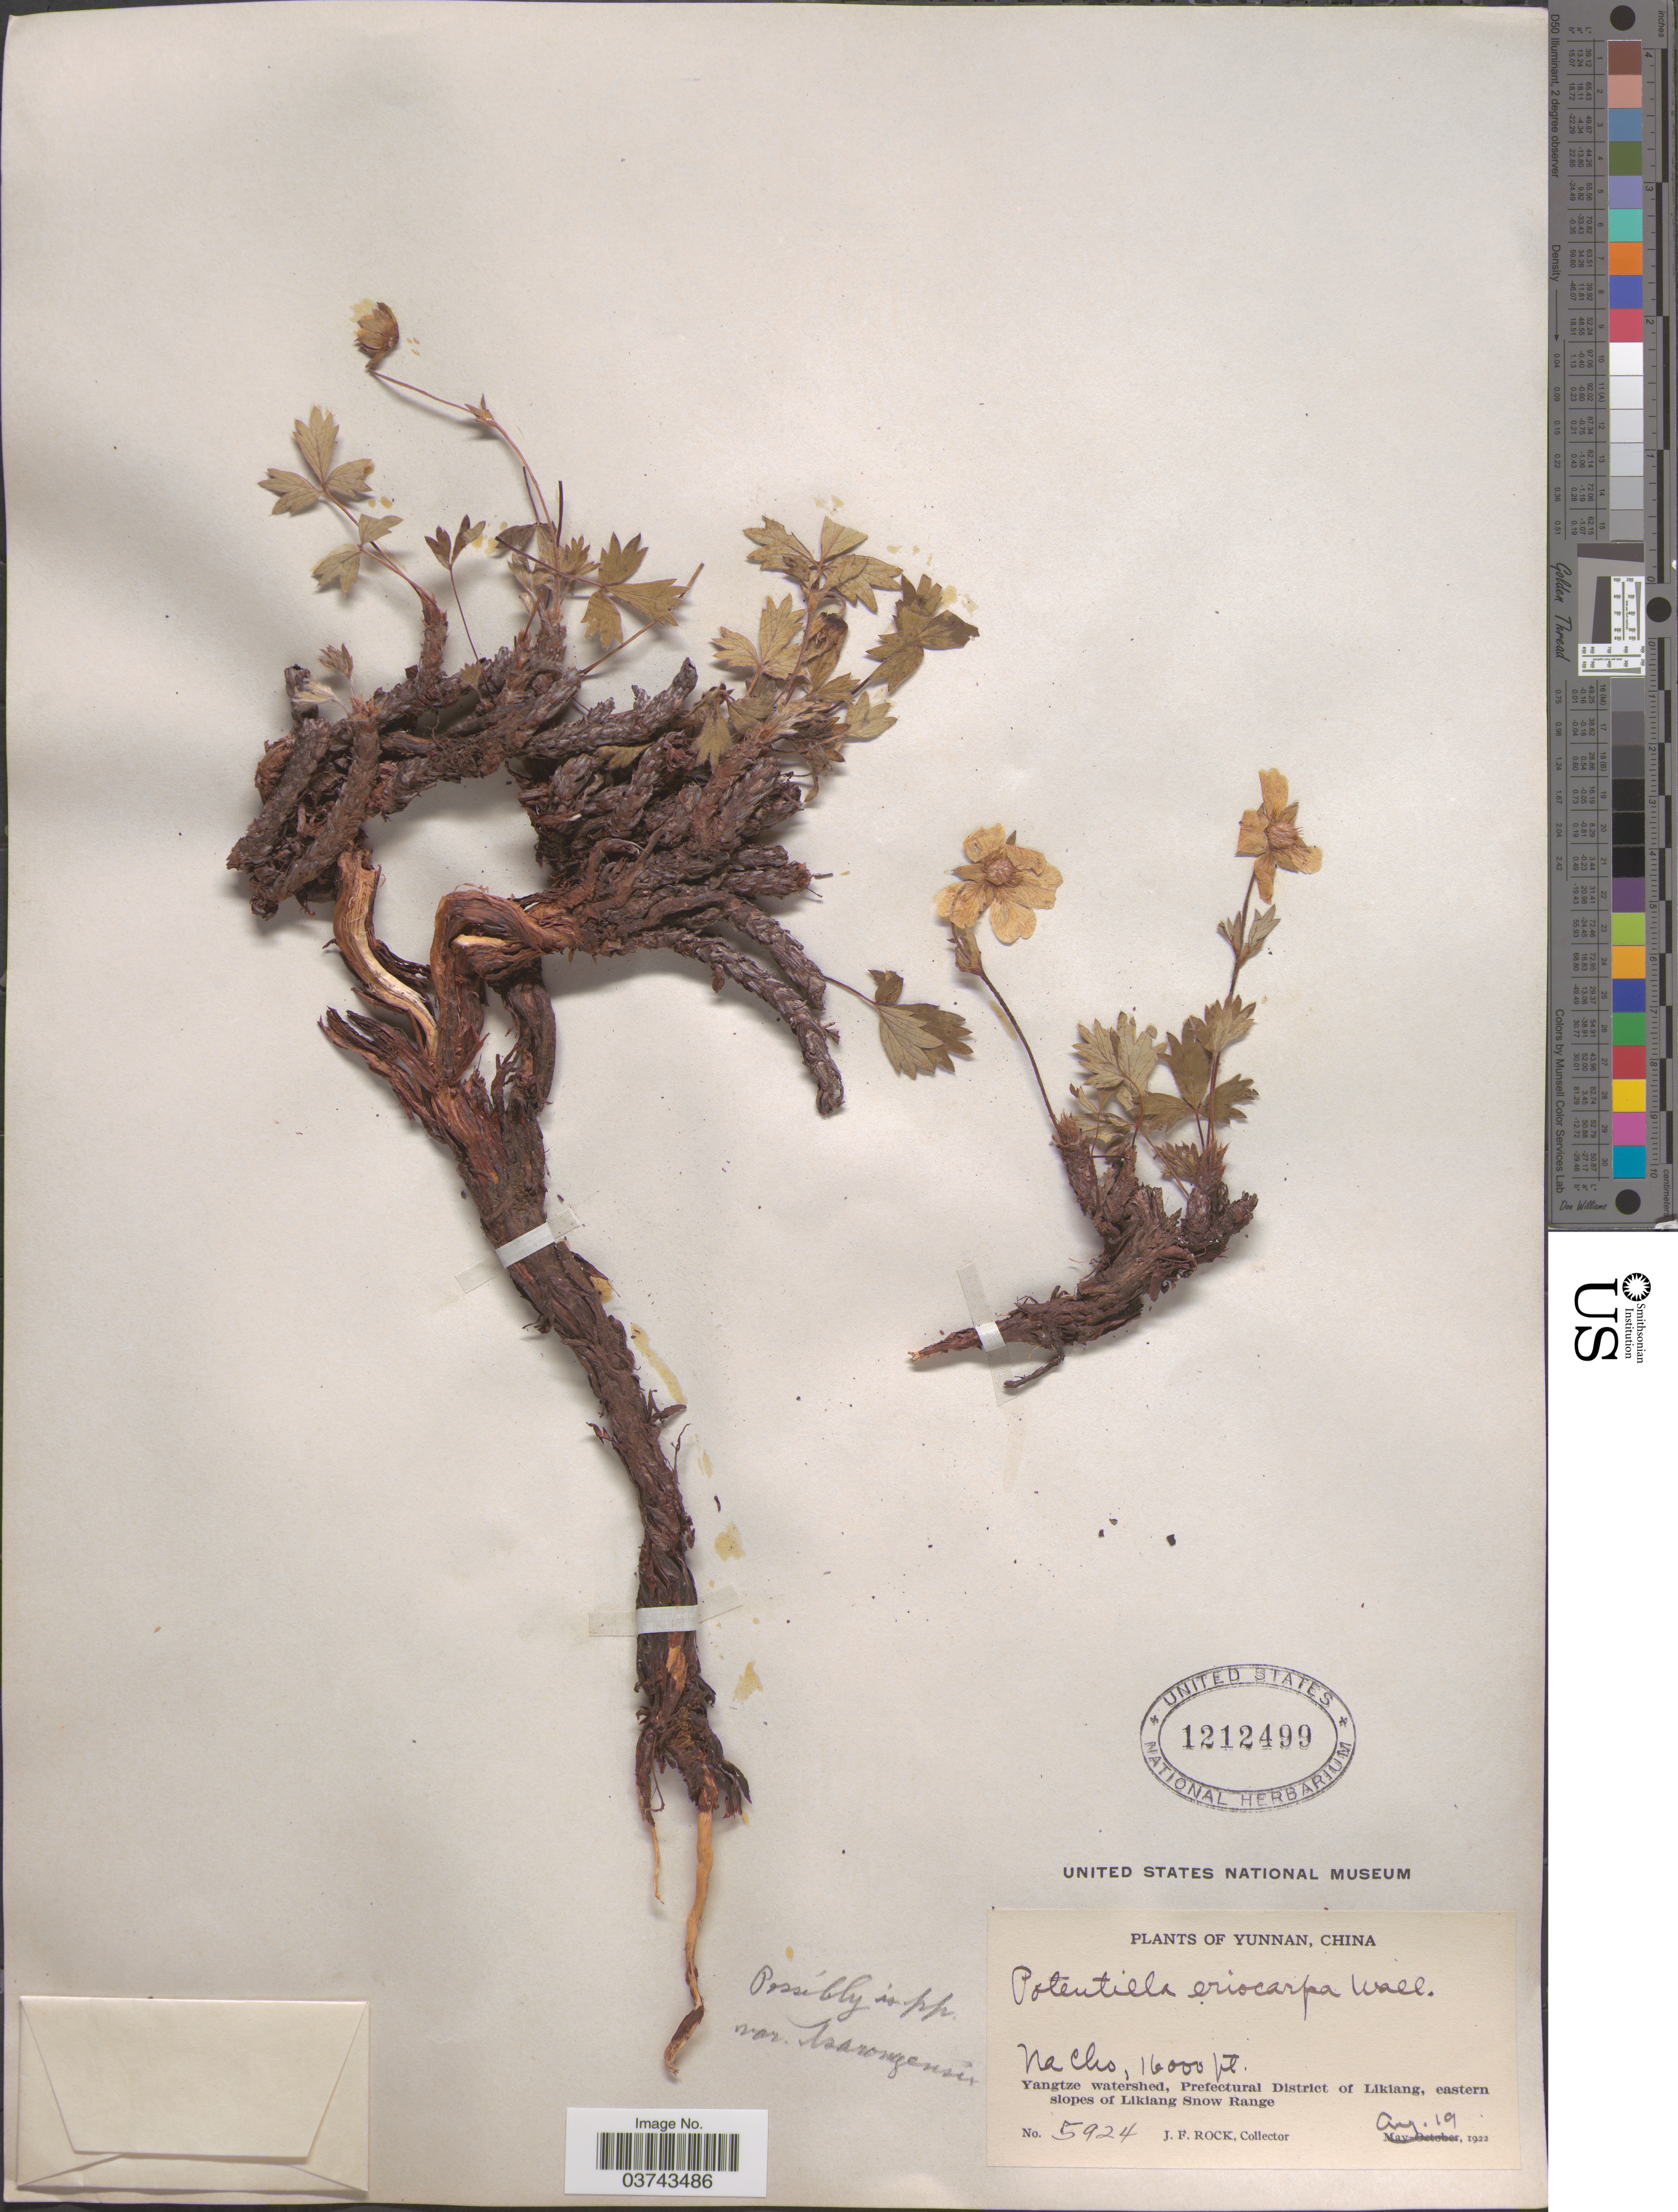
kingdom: Plantae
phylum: Tracheophyta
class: Magnoliopsida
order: Rosales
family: Rosaceae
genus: Potentilla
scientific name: Potentilla eriocarpa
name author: Wall. ex Lehm.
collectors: J. Rock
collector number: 5924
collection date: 1922-08-19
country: China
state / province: Yunnan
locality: Na Cho. Yangtze watershed, Prefectural District of Likiang, eastern slopes of Likiang Snow Range.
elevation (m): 4877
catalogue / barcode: US 1212499